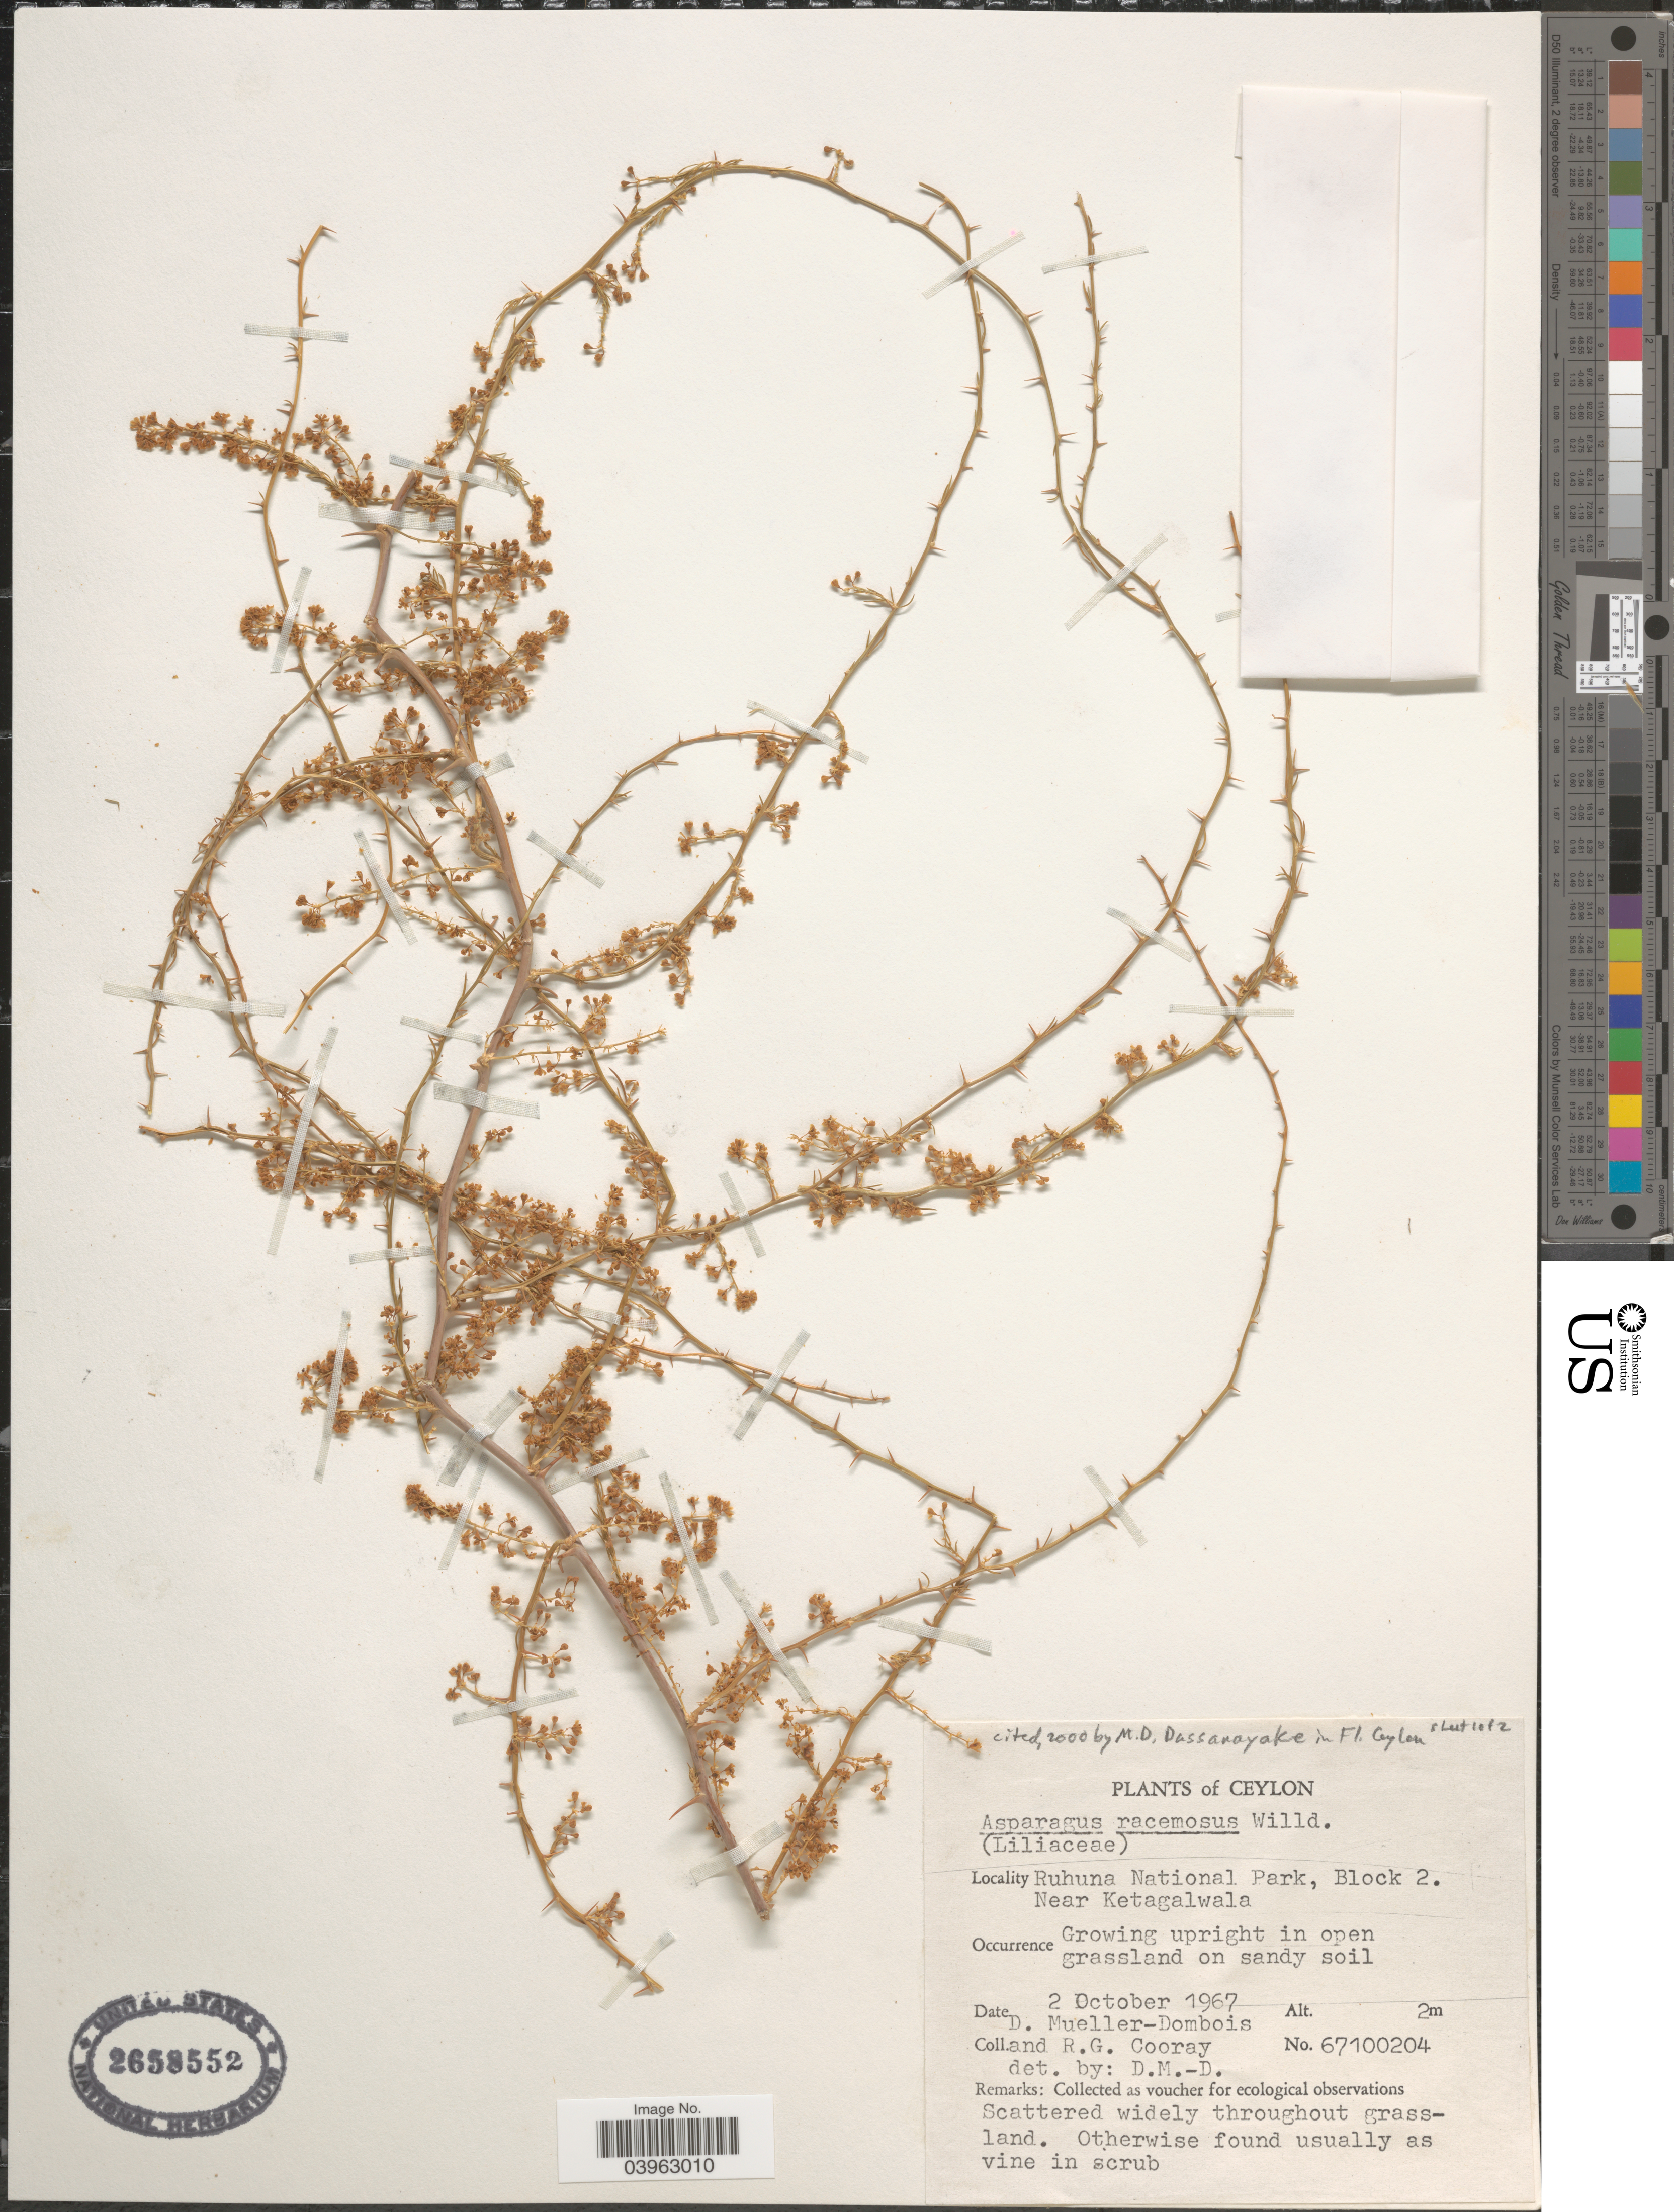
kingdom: Plantae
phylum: Tracheophyta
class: Liliopsida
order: Asparagales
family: Asparagaceae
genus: Asparagus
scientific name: Asparagus racemosus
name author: Willd.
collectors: D. Mueller-Dombois & R. Cooray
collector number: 67100204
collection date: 1967-10-02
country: Sri Lanka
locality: Ceylon. Ruhuna National Park, Block 2. Near Ketagalwala.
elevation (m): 2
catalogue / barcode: US 2658552